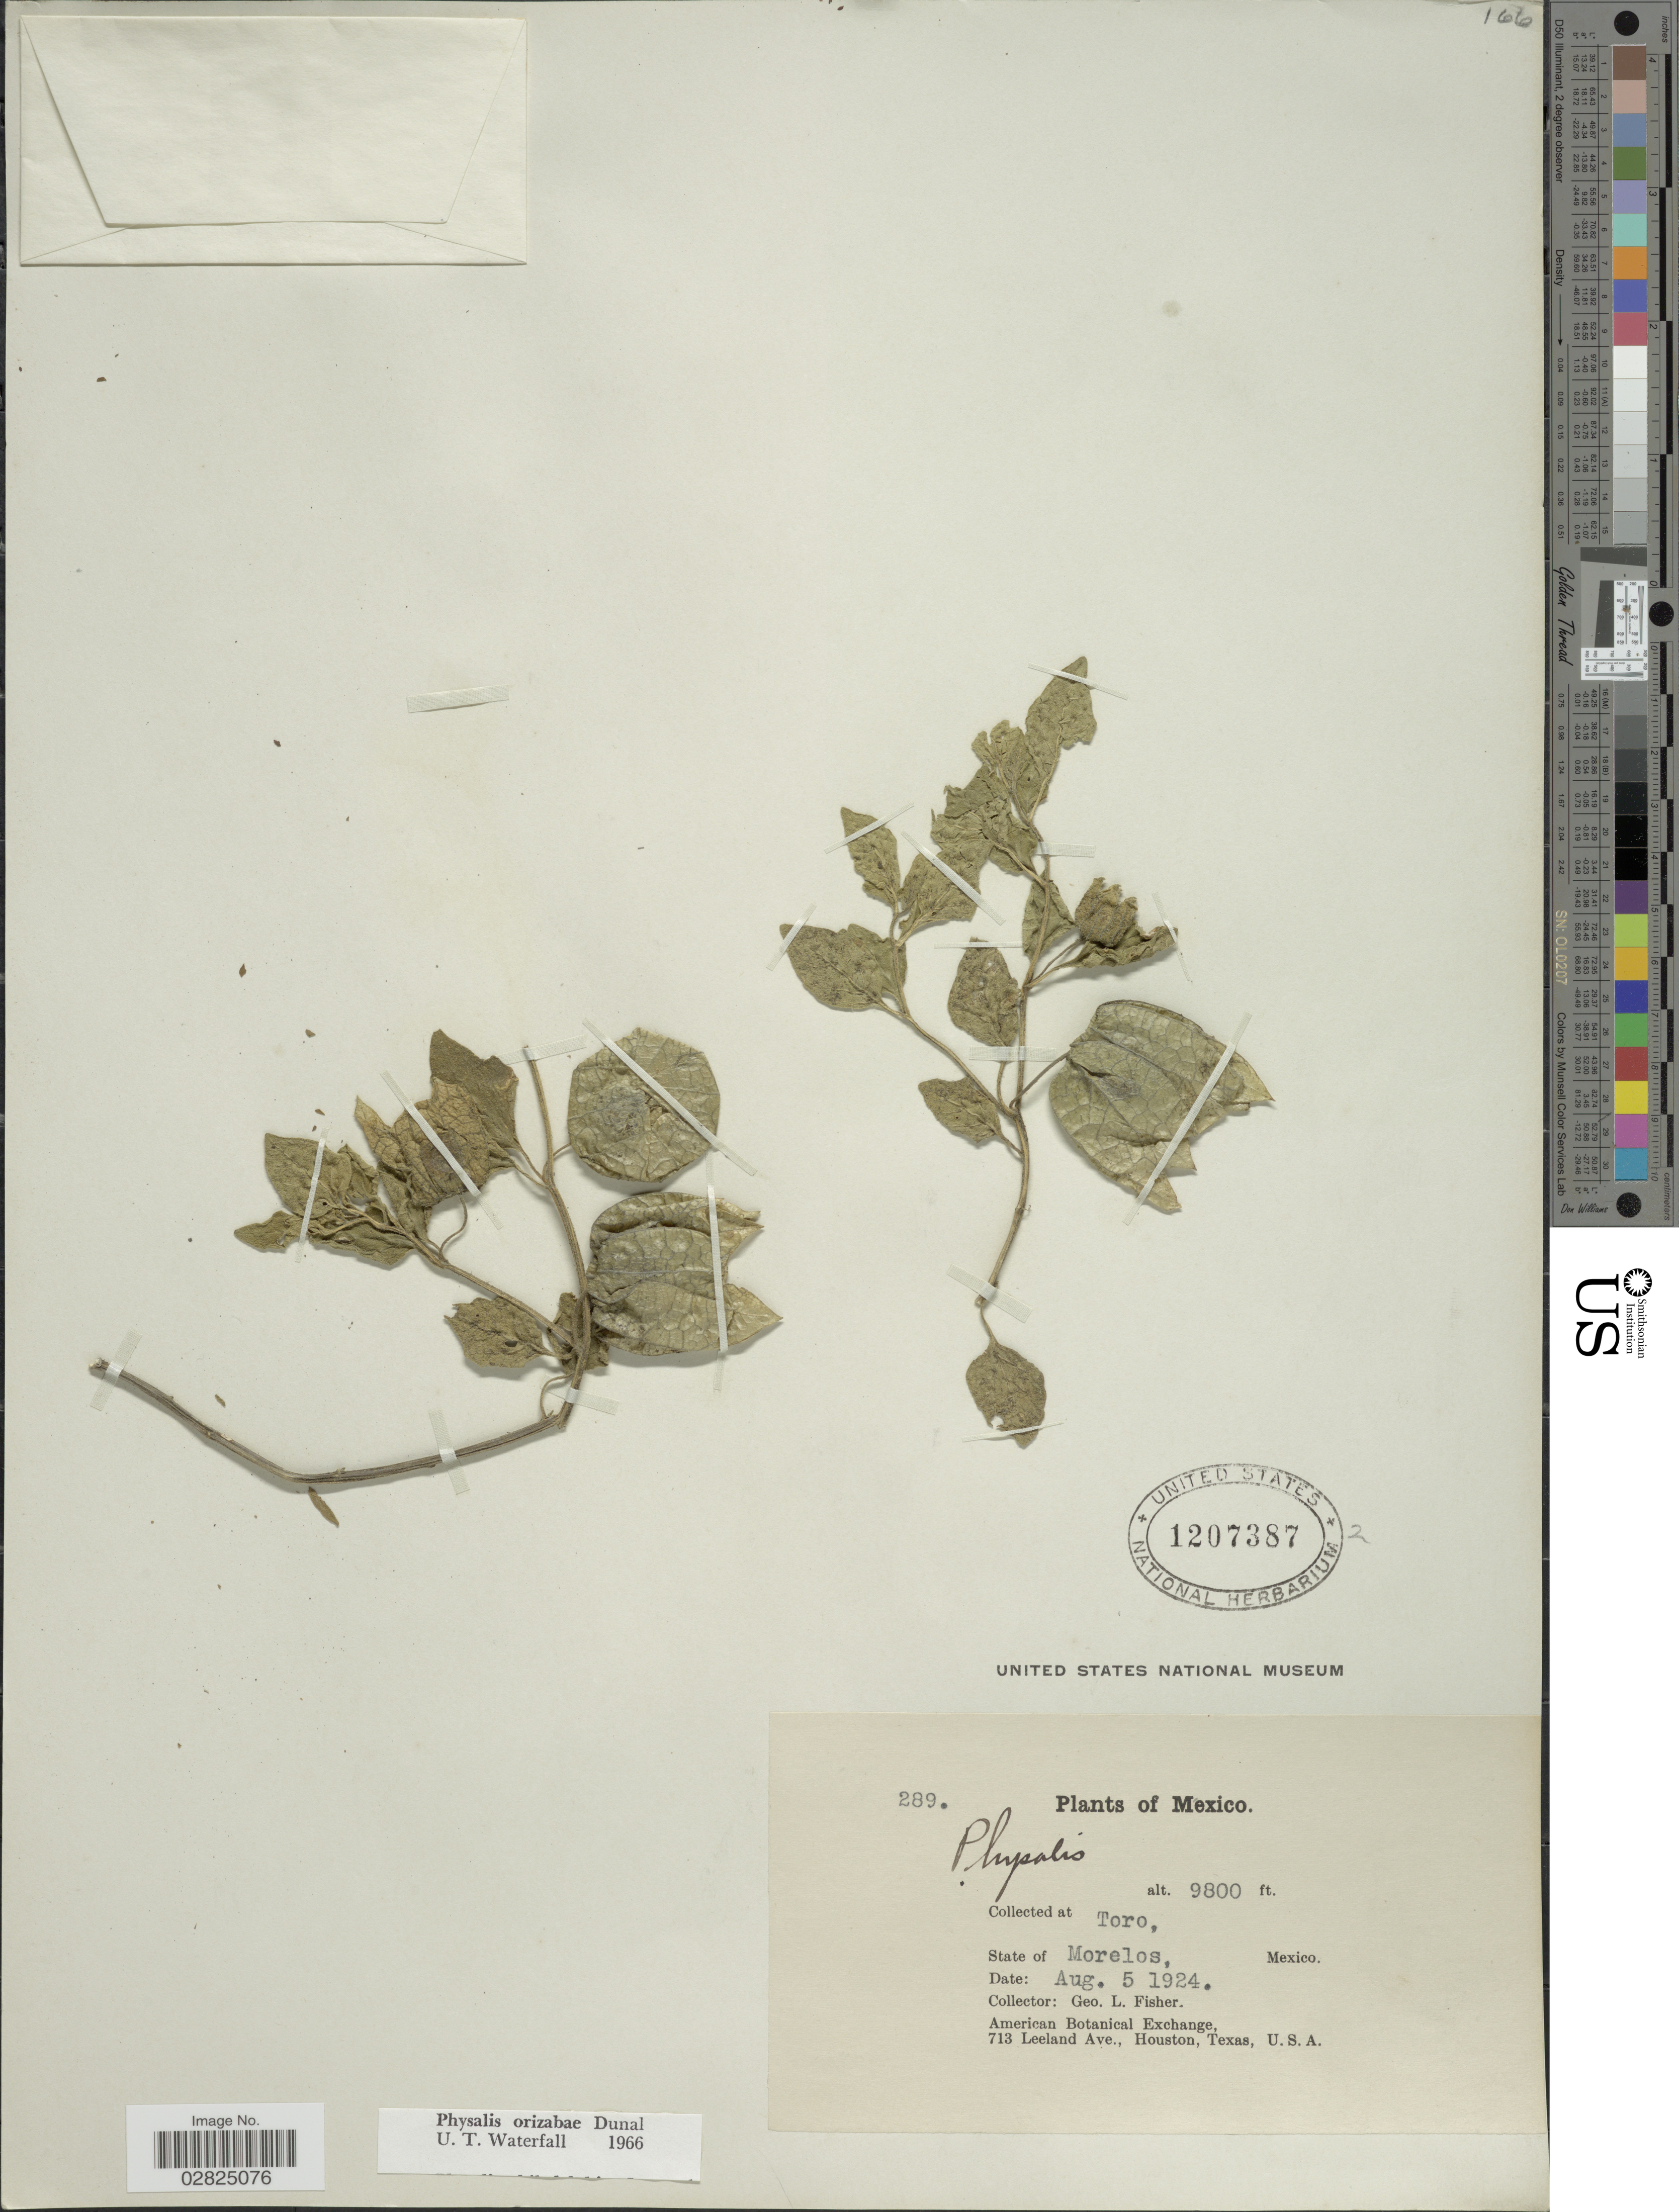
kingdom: Plantae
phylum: Tracheophyta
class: Magnoliopsida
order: Solanales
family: Solanaceae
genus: Physalis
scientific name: Physalis orizabae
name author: Dunal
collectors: G. L. Fisher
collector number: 289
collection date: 1924-08-05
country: Mexico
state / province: Morelos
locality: Toro.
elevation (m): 2987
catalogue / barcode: US 1207387